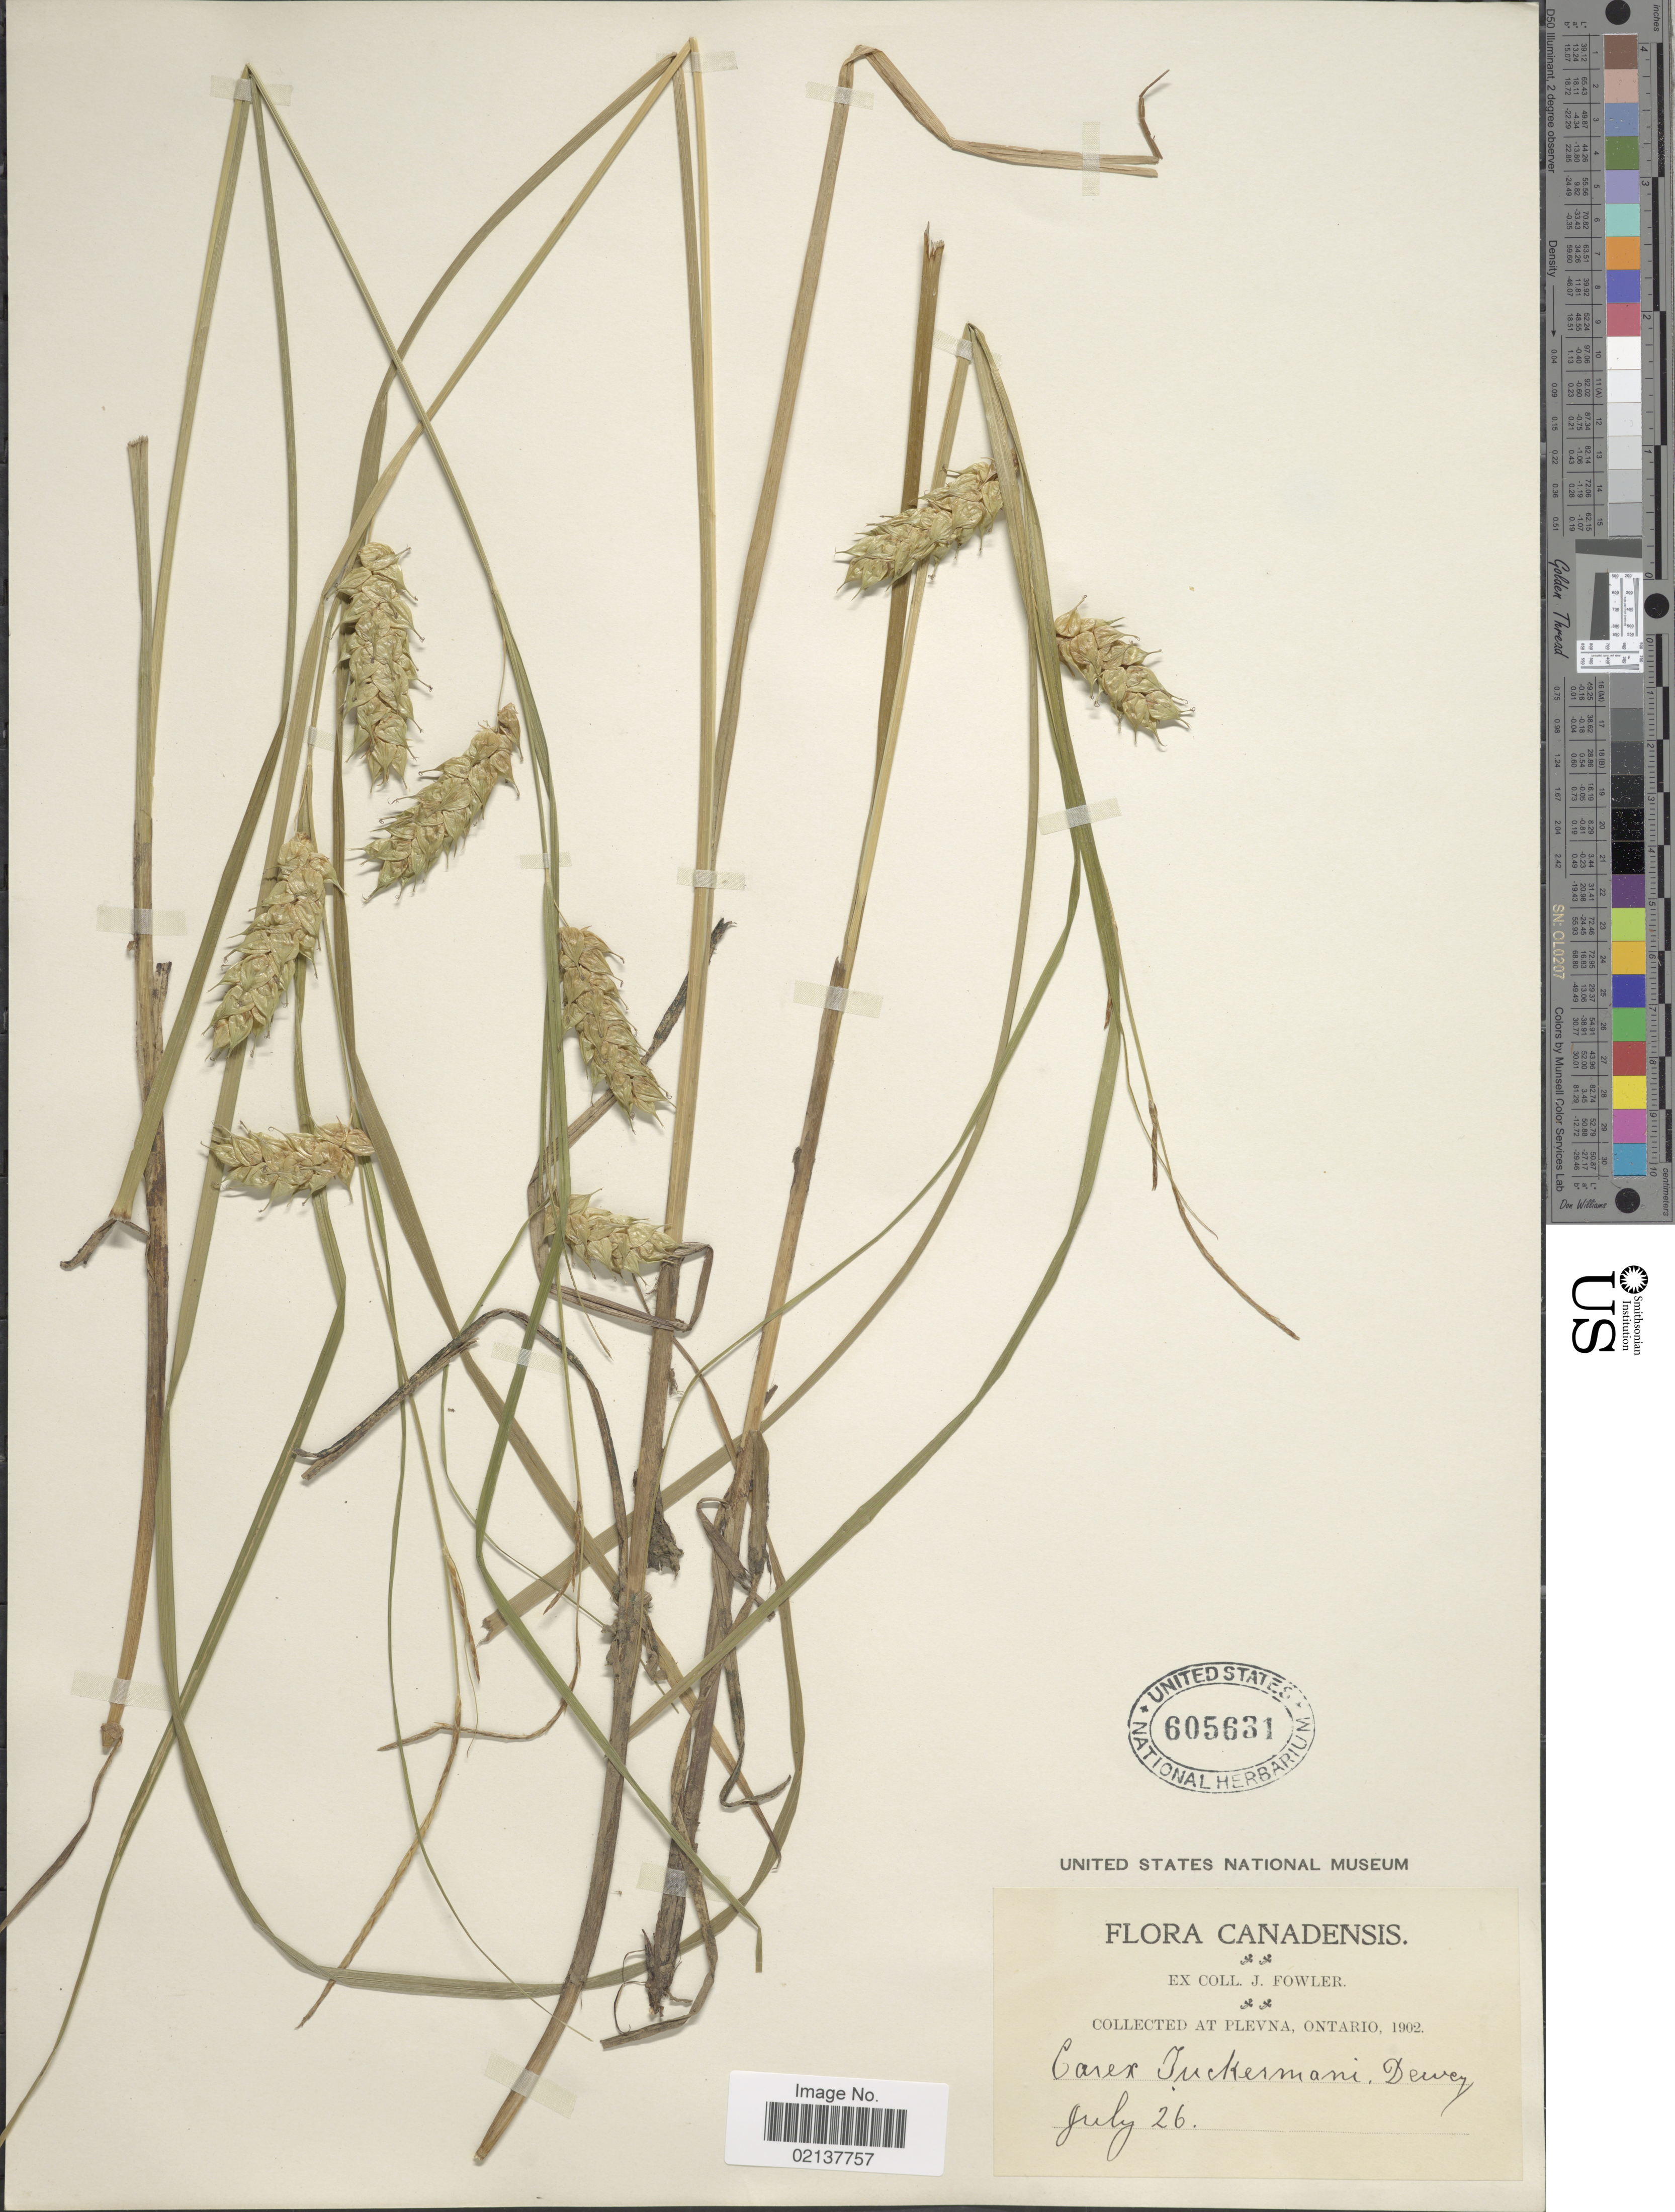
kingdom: Plantae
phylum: Tracheophyta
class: Liliopsida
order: Poales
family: Cyperaceae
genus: Carex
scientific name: Carex tuckermanii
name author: Boott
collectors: J. P. Fowler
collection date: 1902-07-26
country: Canada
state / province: Ontario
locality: At Plevna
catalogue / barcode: US 605631